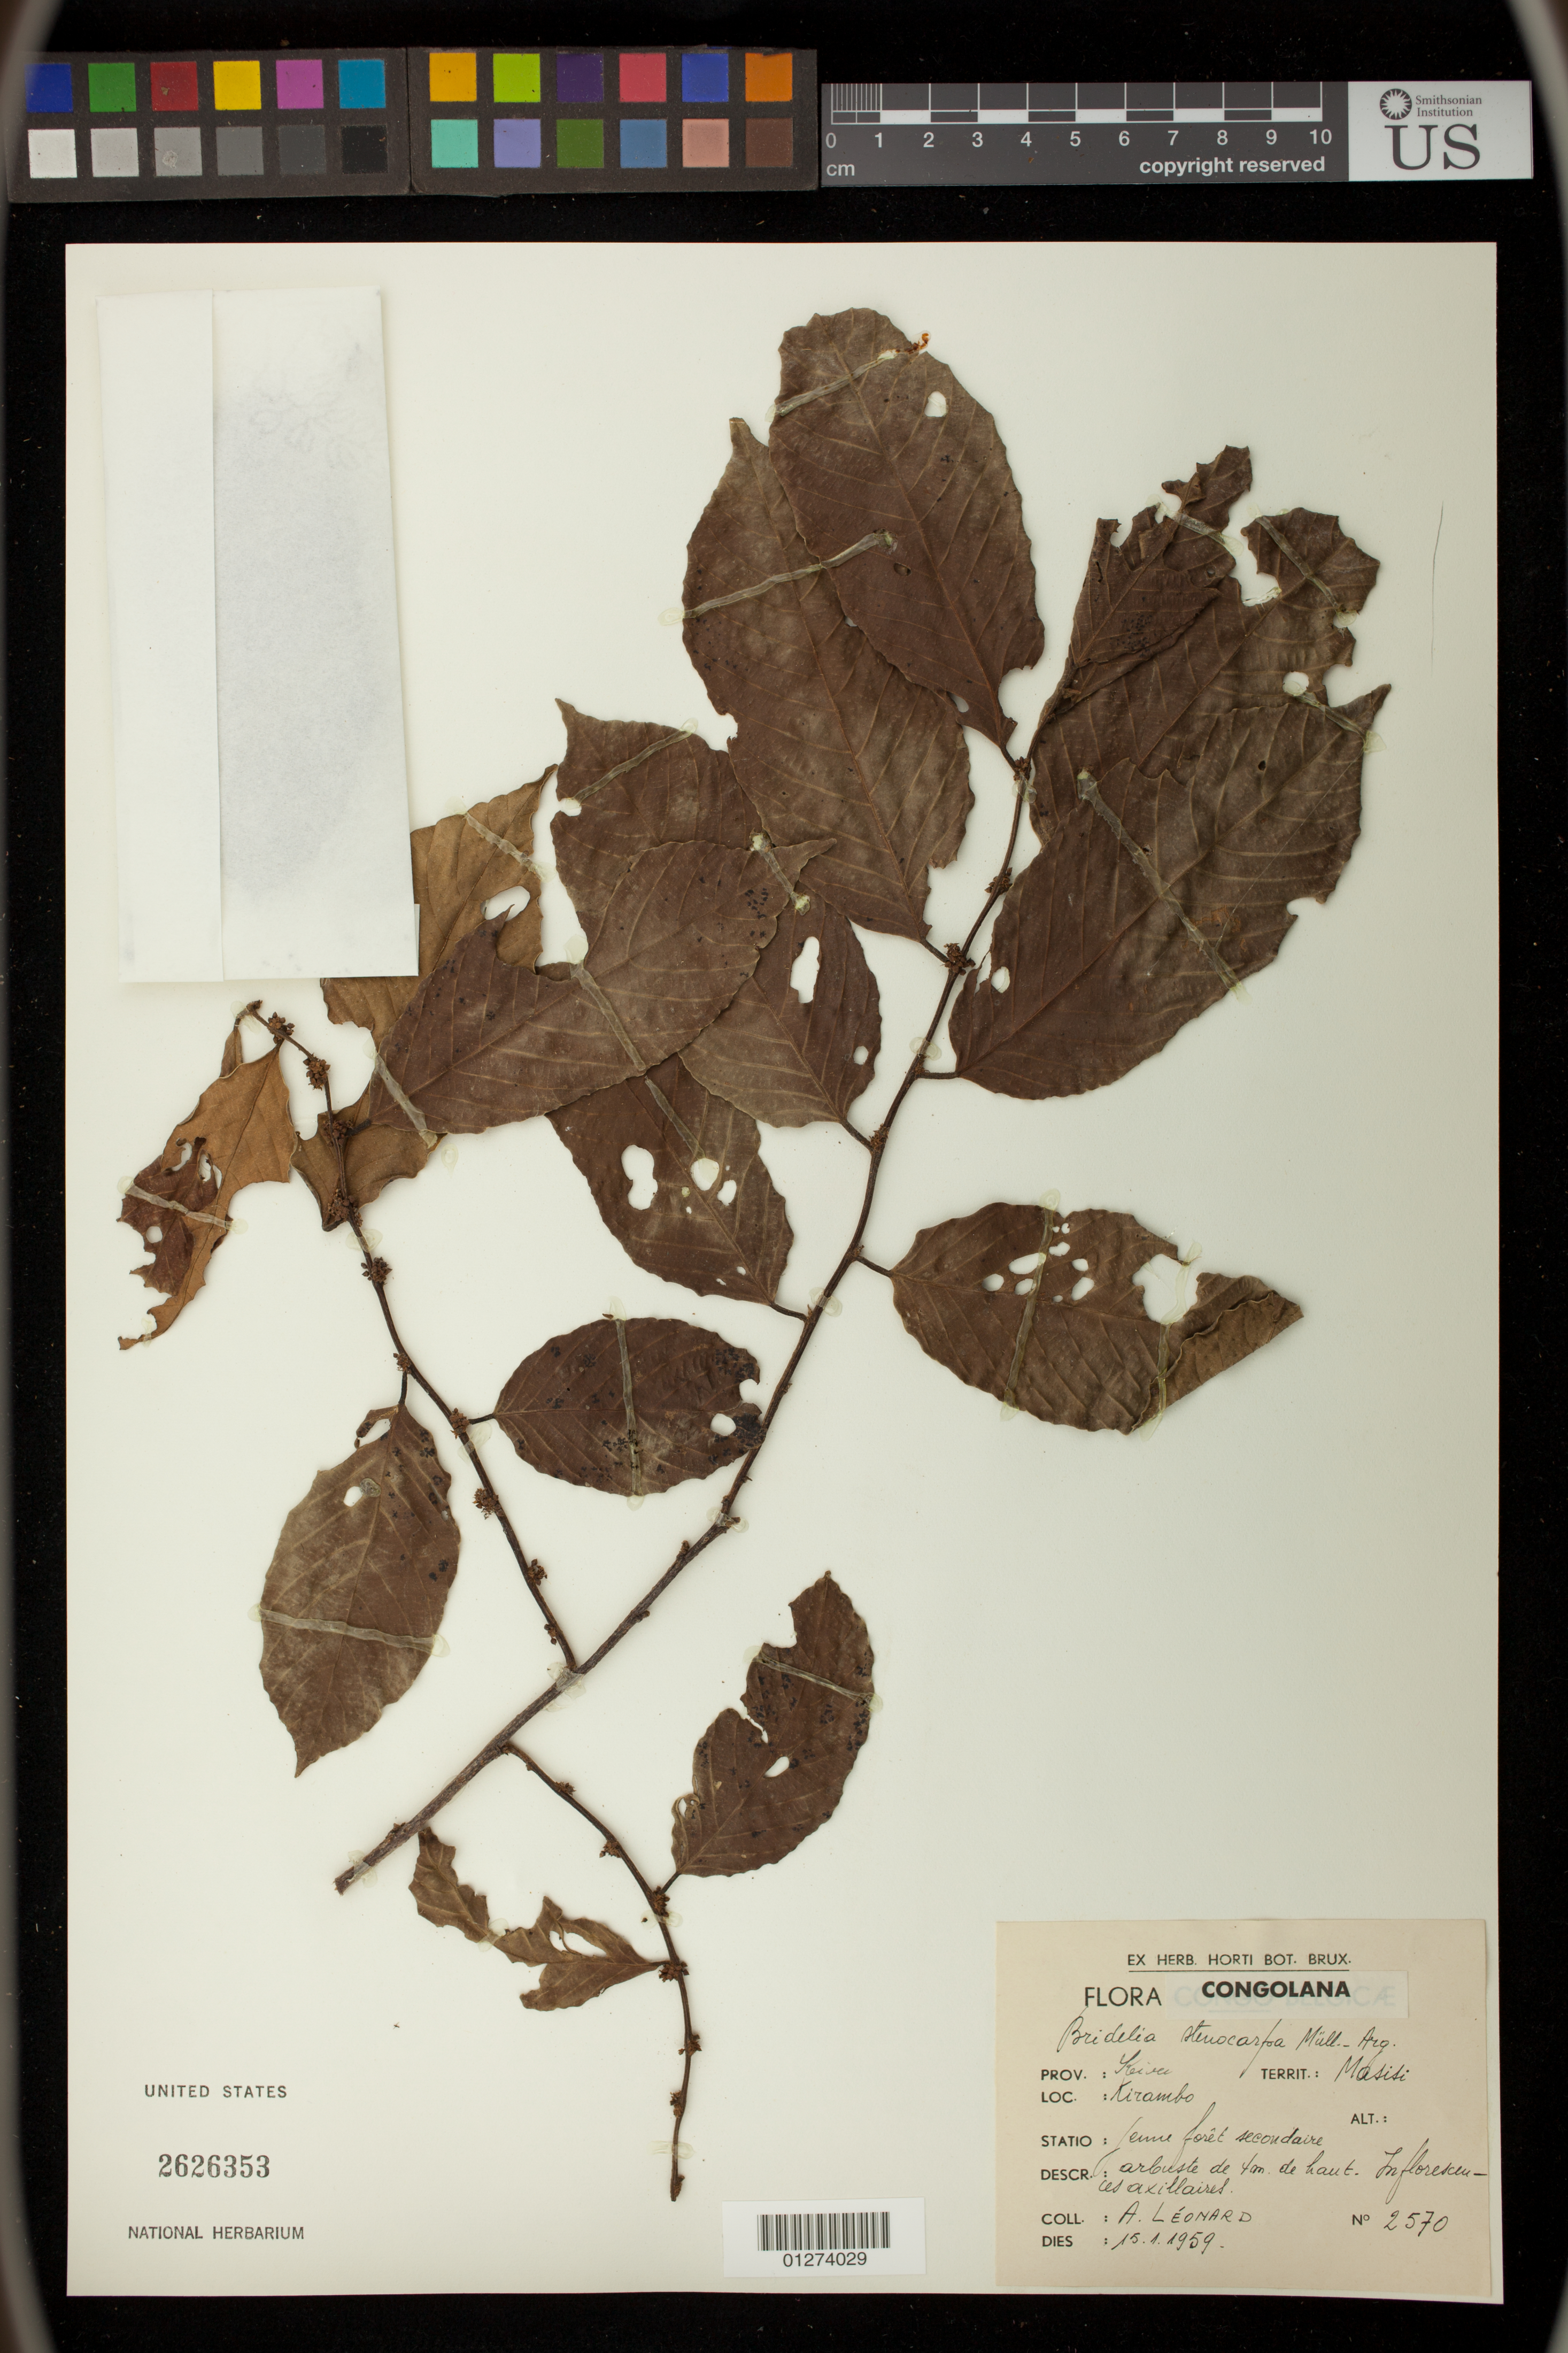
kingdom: Plantae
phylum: Tracheophyta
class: Magnoliopsida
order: Malpighiales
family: Phyllanthaceae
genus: Bridelia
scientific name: Bridelia stenocarpa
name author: Müll. Arg.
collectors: A. Leonard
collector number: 2570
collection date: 1959-01-15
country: Congo, Democratic Republic of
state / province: Nord-Kivu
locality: Kirambo, Masisi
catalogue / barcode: US 2626353